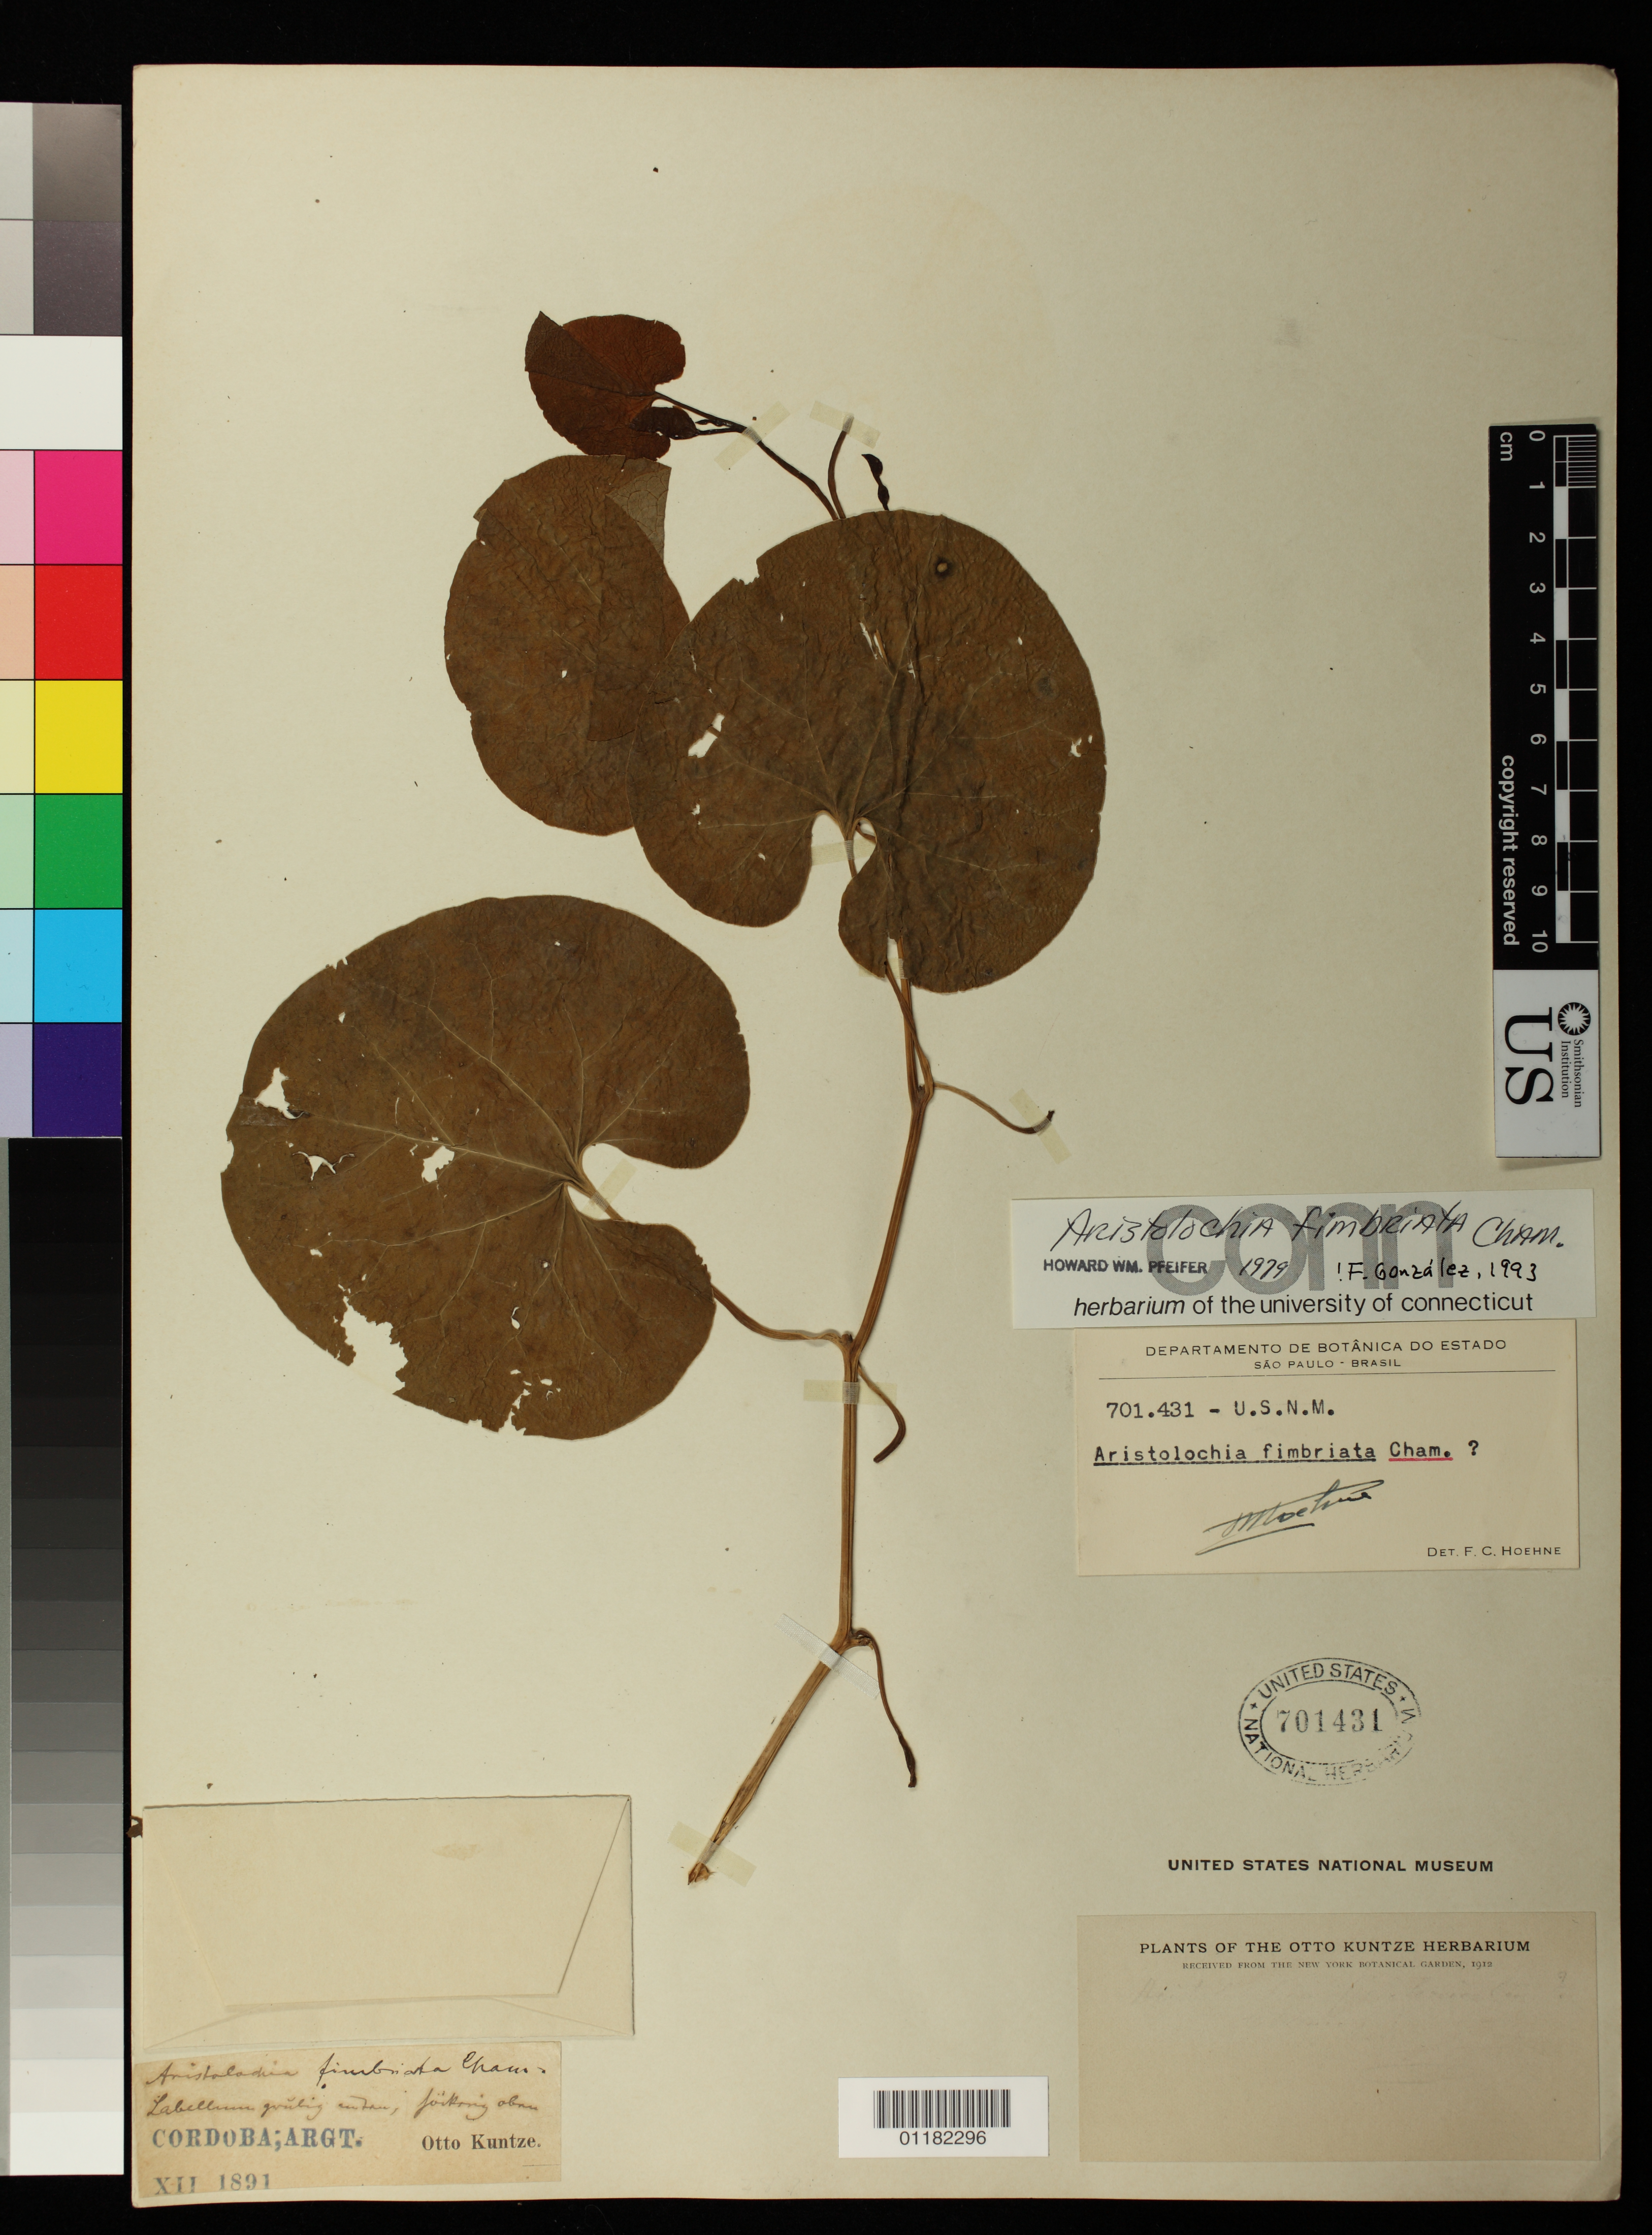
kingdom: Plantae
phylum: Tracheophyta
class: Magnoliopsida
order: Piperales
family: Aristolochiaceae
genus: Aristolochia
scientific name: Aristolochia fimbriata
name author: Cham.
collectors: C.E.O. Kuntze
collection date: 1891-12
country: Argentina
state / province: Córdoba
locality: Cordoba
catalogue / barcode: US 701431